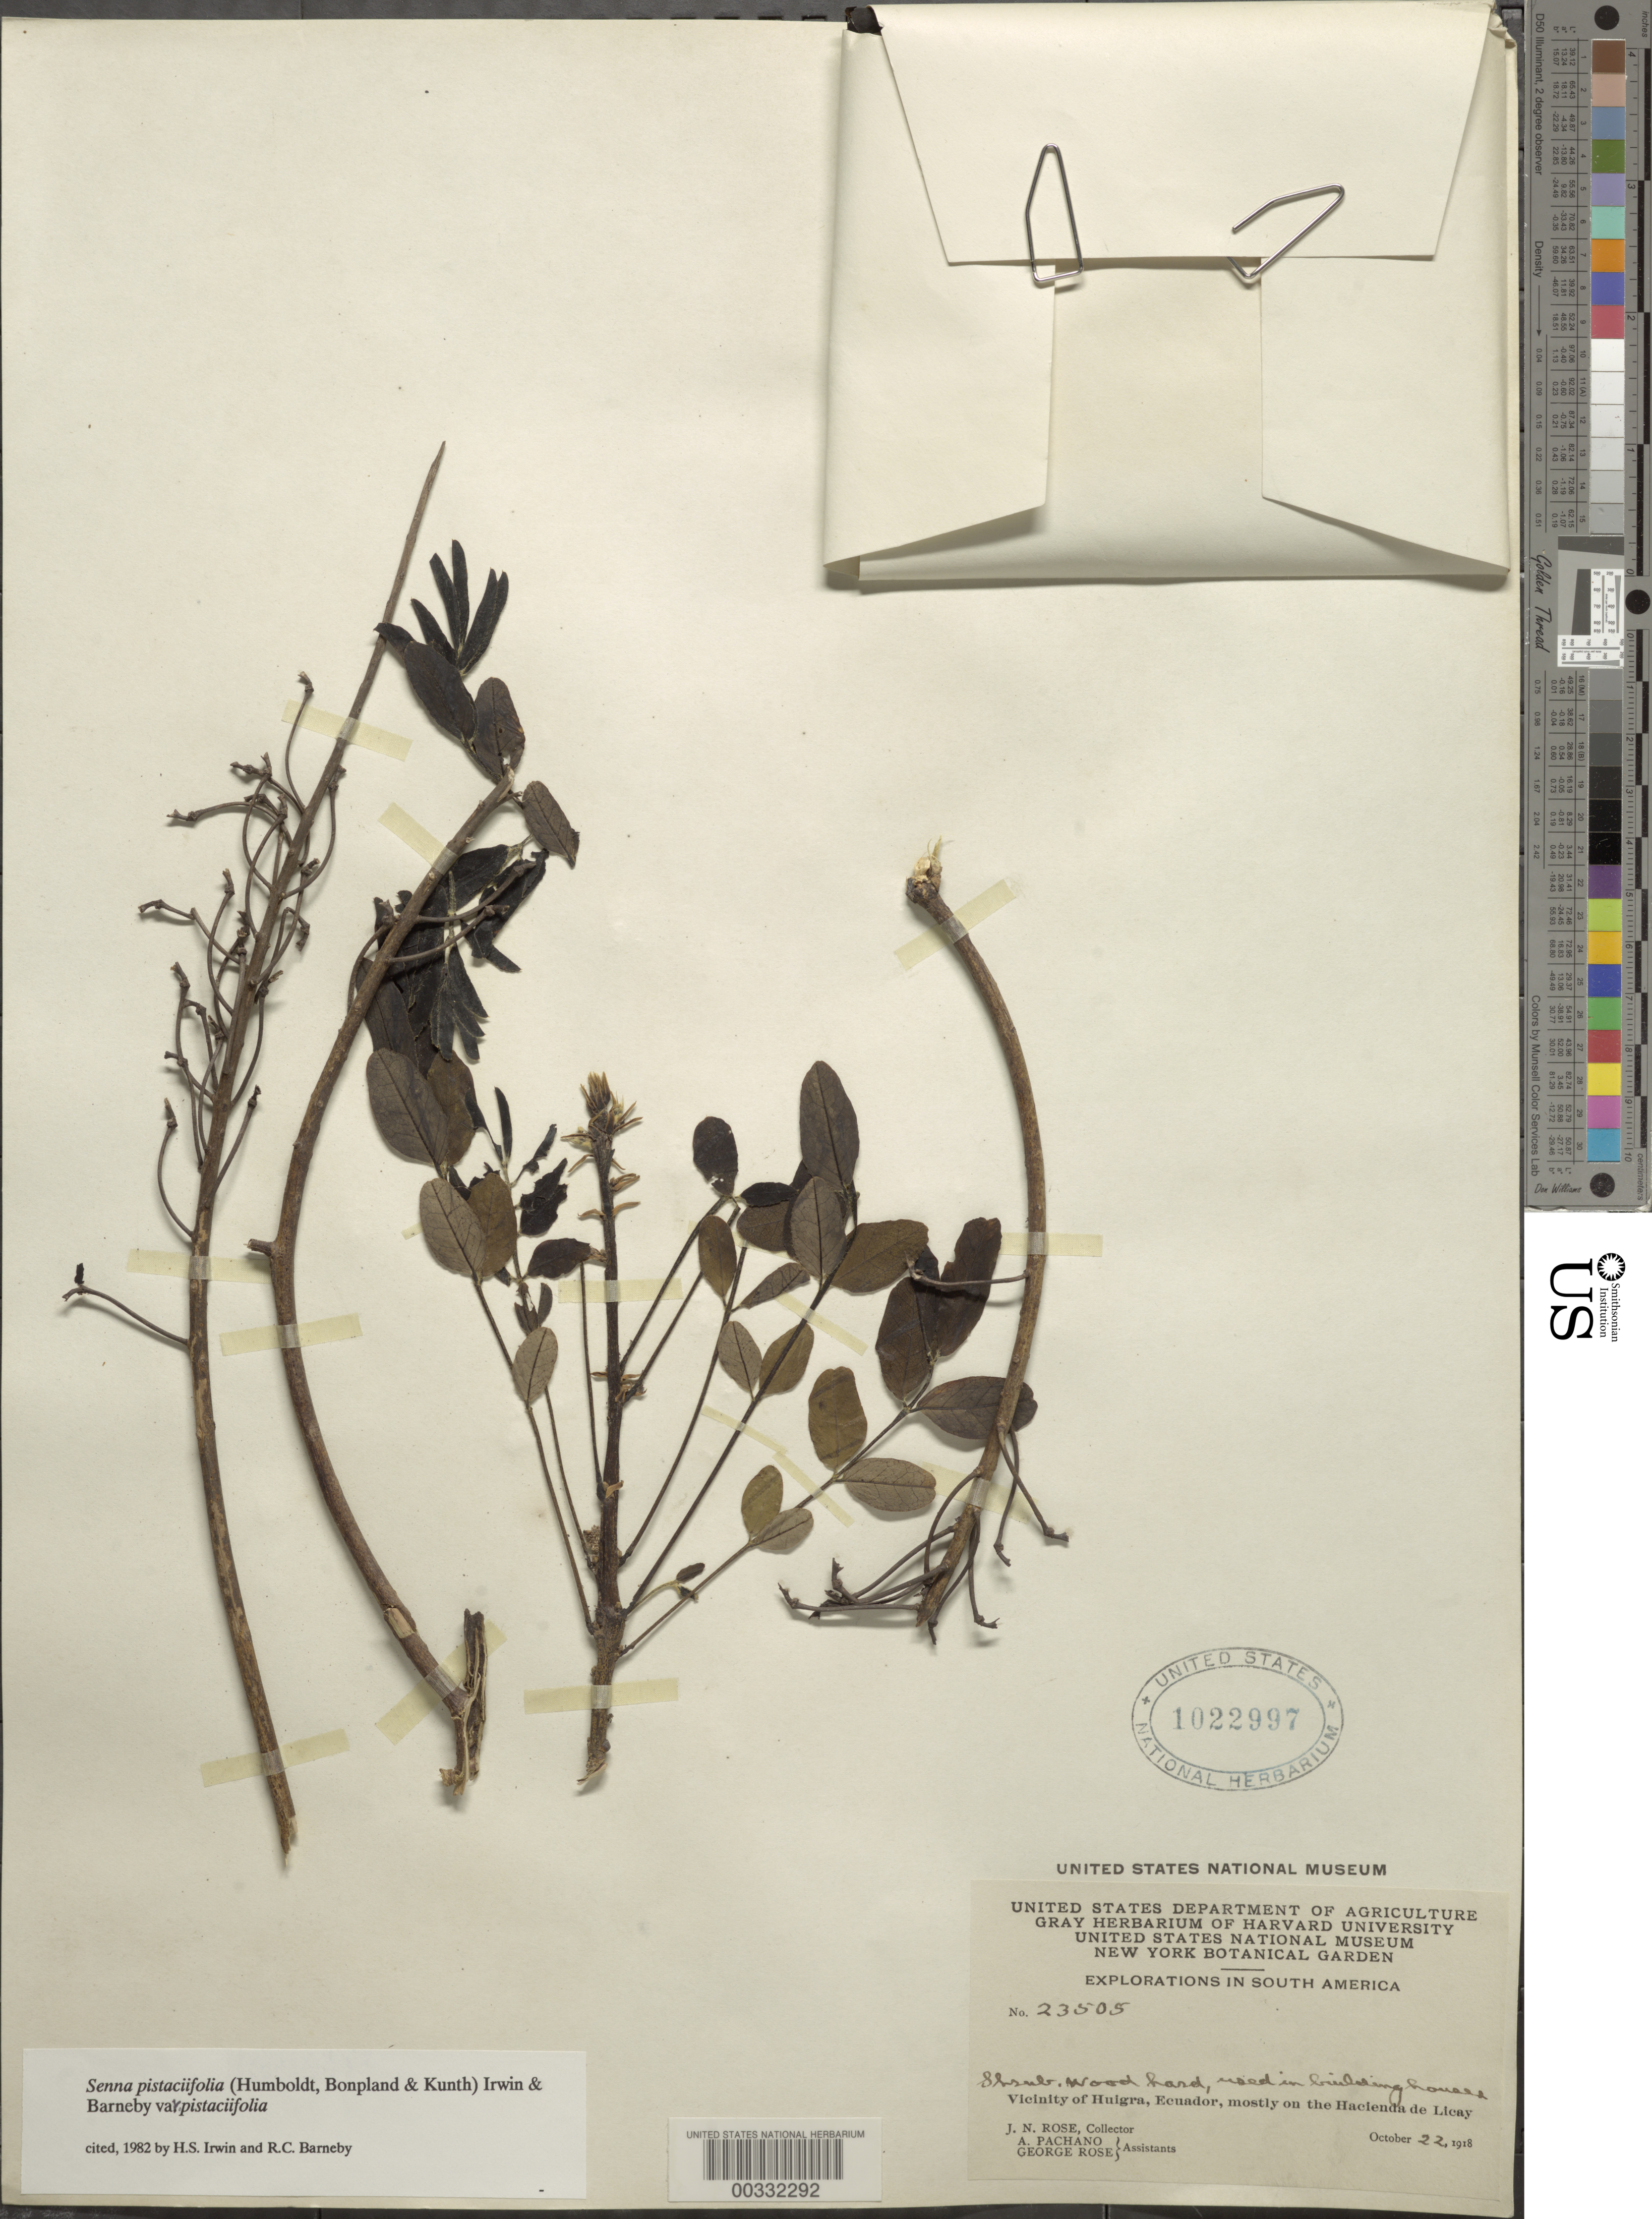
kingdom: Plantae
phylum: Tracheophyta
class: Magnoliopsida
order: Fabales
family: Fabaceae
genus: Senna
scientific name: Senna pistaciifolia var. pistaciifolia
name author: (Kunth) H.S. Irwin & Barneby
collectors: J. N. Rose, A. Pachano & G. Rose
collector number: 23505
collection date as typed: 22 Oct 1918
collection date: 1918-10-22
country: Ecuador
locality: Vicinity of Huigra, mostly on the Hacienda de Licay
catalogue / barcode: US 1022997